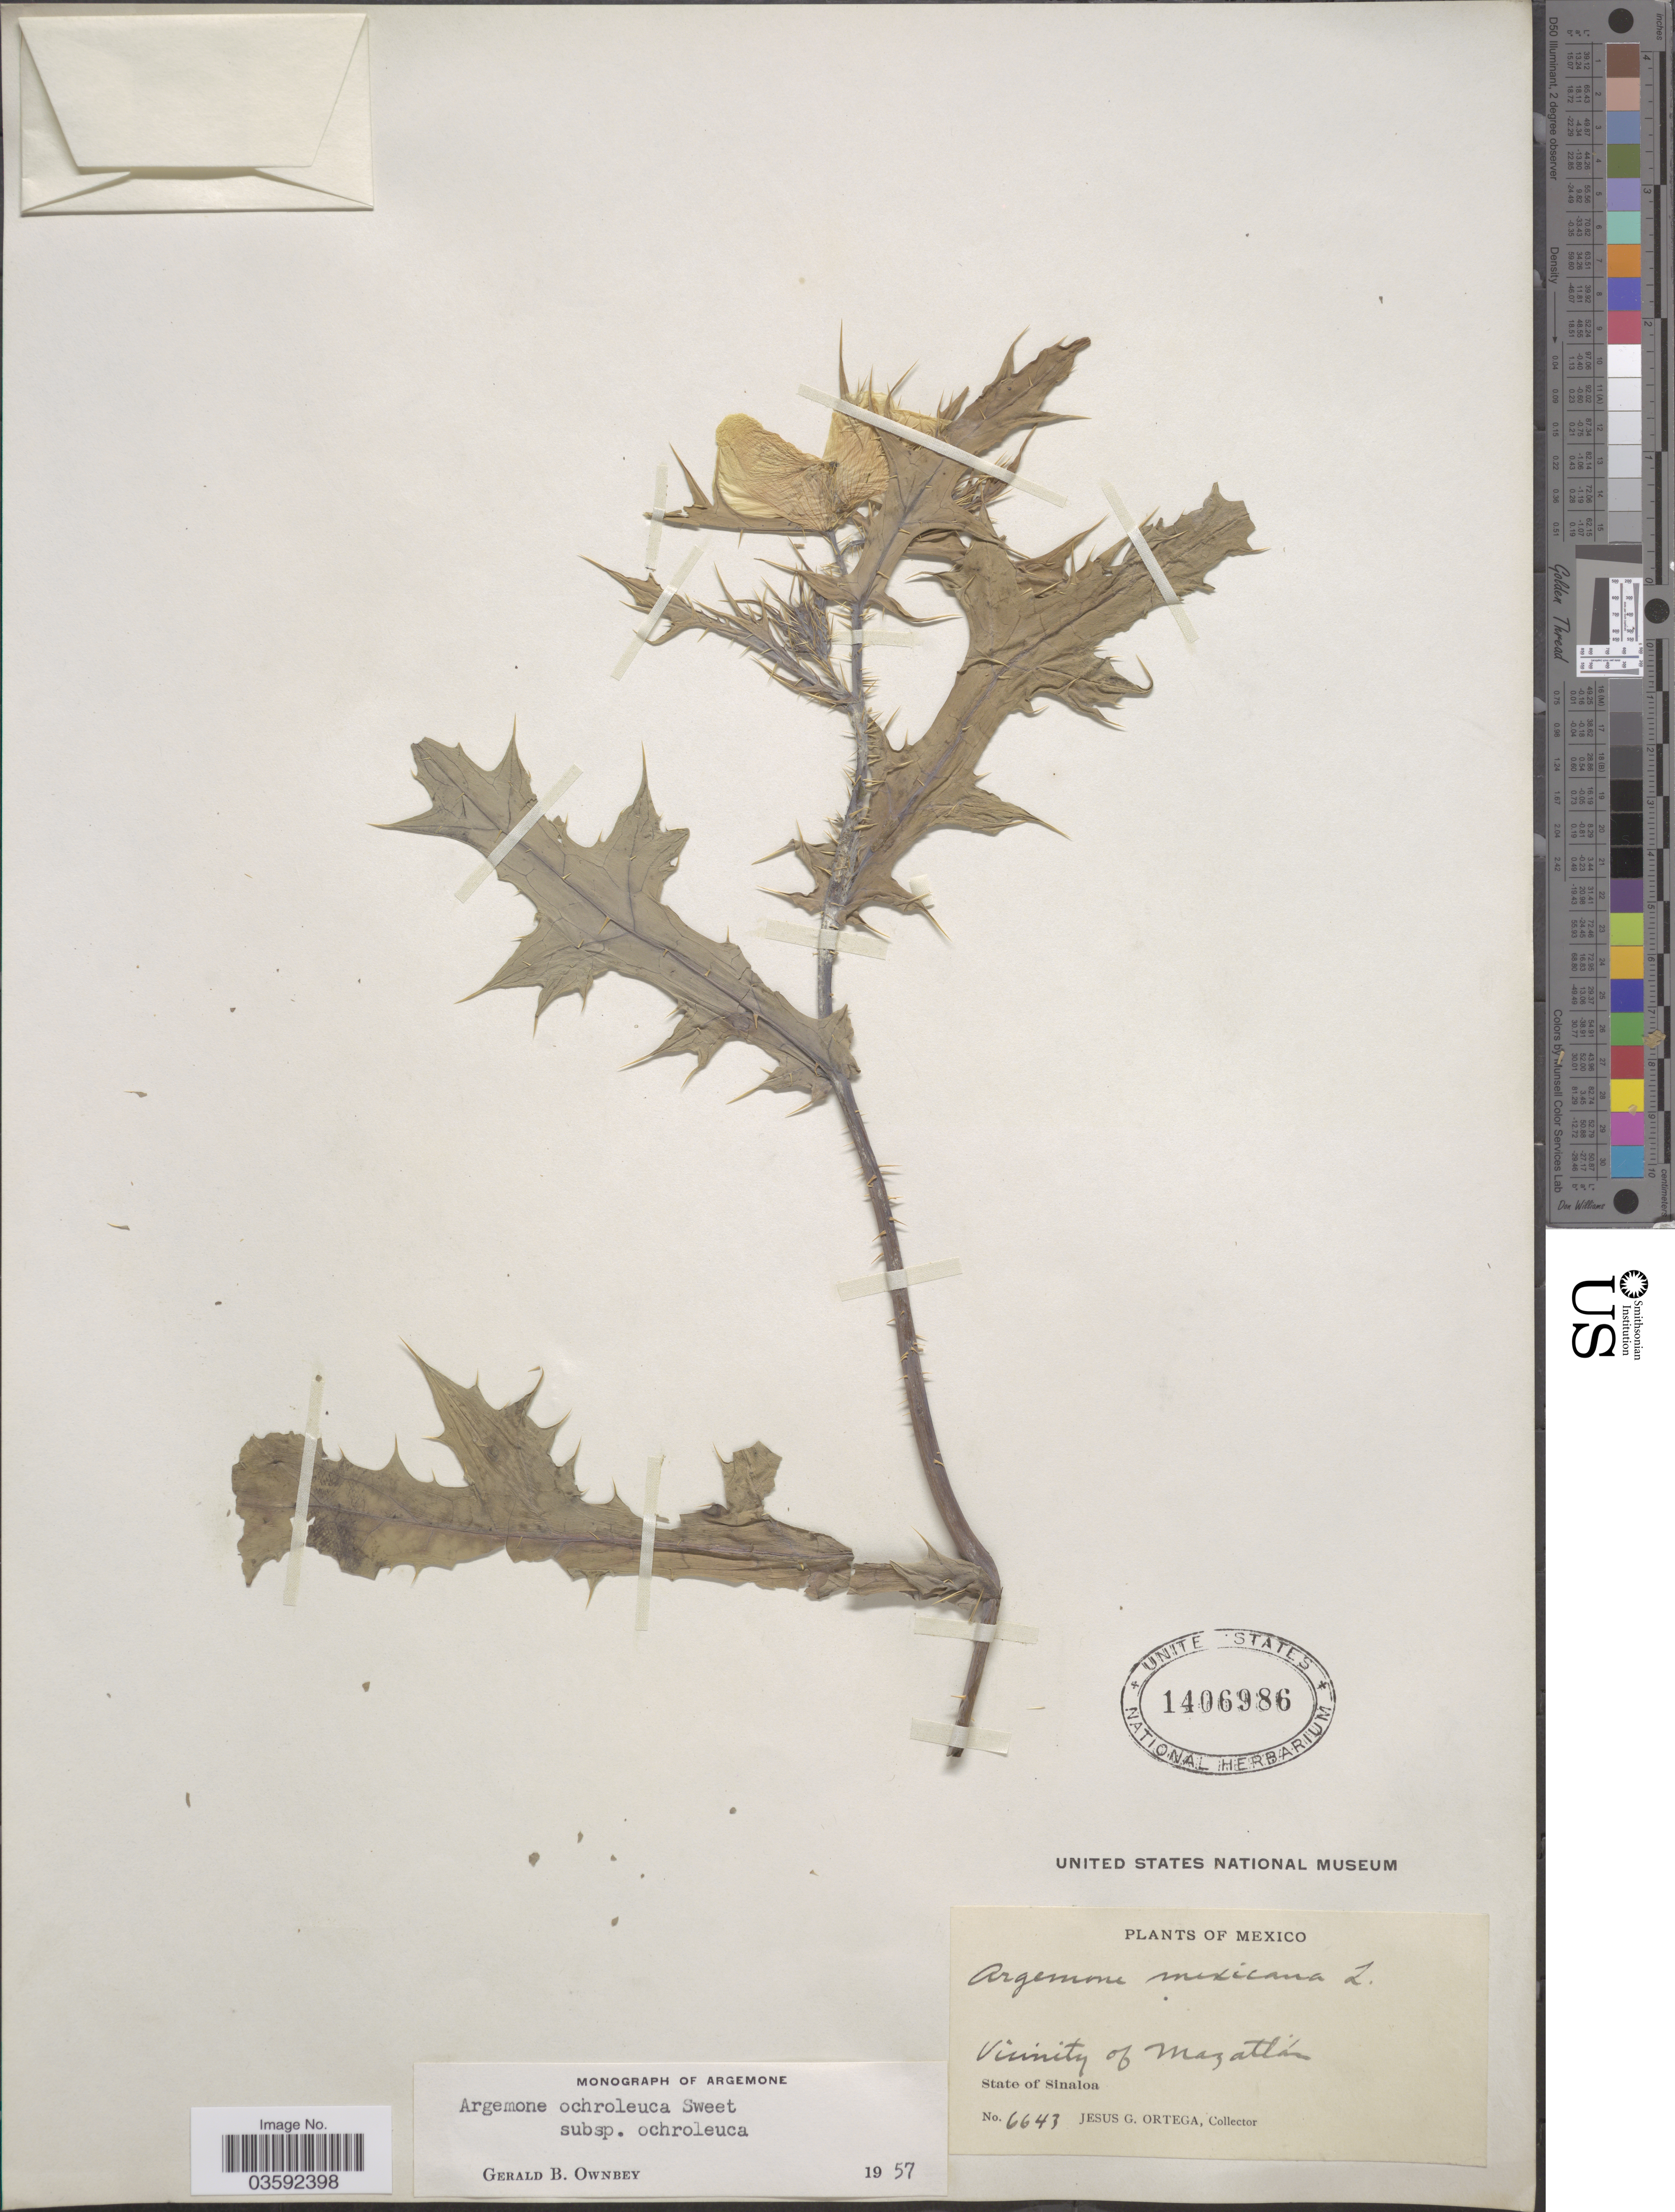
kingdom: Plantae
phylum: Tracheophyta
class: Magnoliopsida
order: Ranunculales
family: Papaveraceae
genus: Argemone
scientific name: Argemone ochroleuca subsp. ochroleuca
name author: Sweet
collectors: J. Ortega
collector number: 6643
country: Mexico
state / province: Sinaloa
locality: Vicinity of Mazatlan.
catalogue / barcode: US 1406986